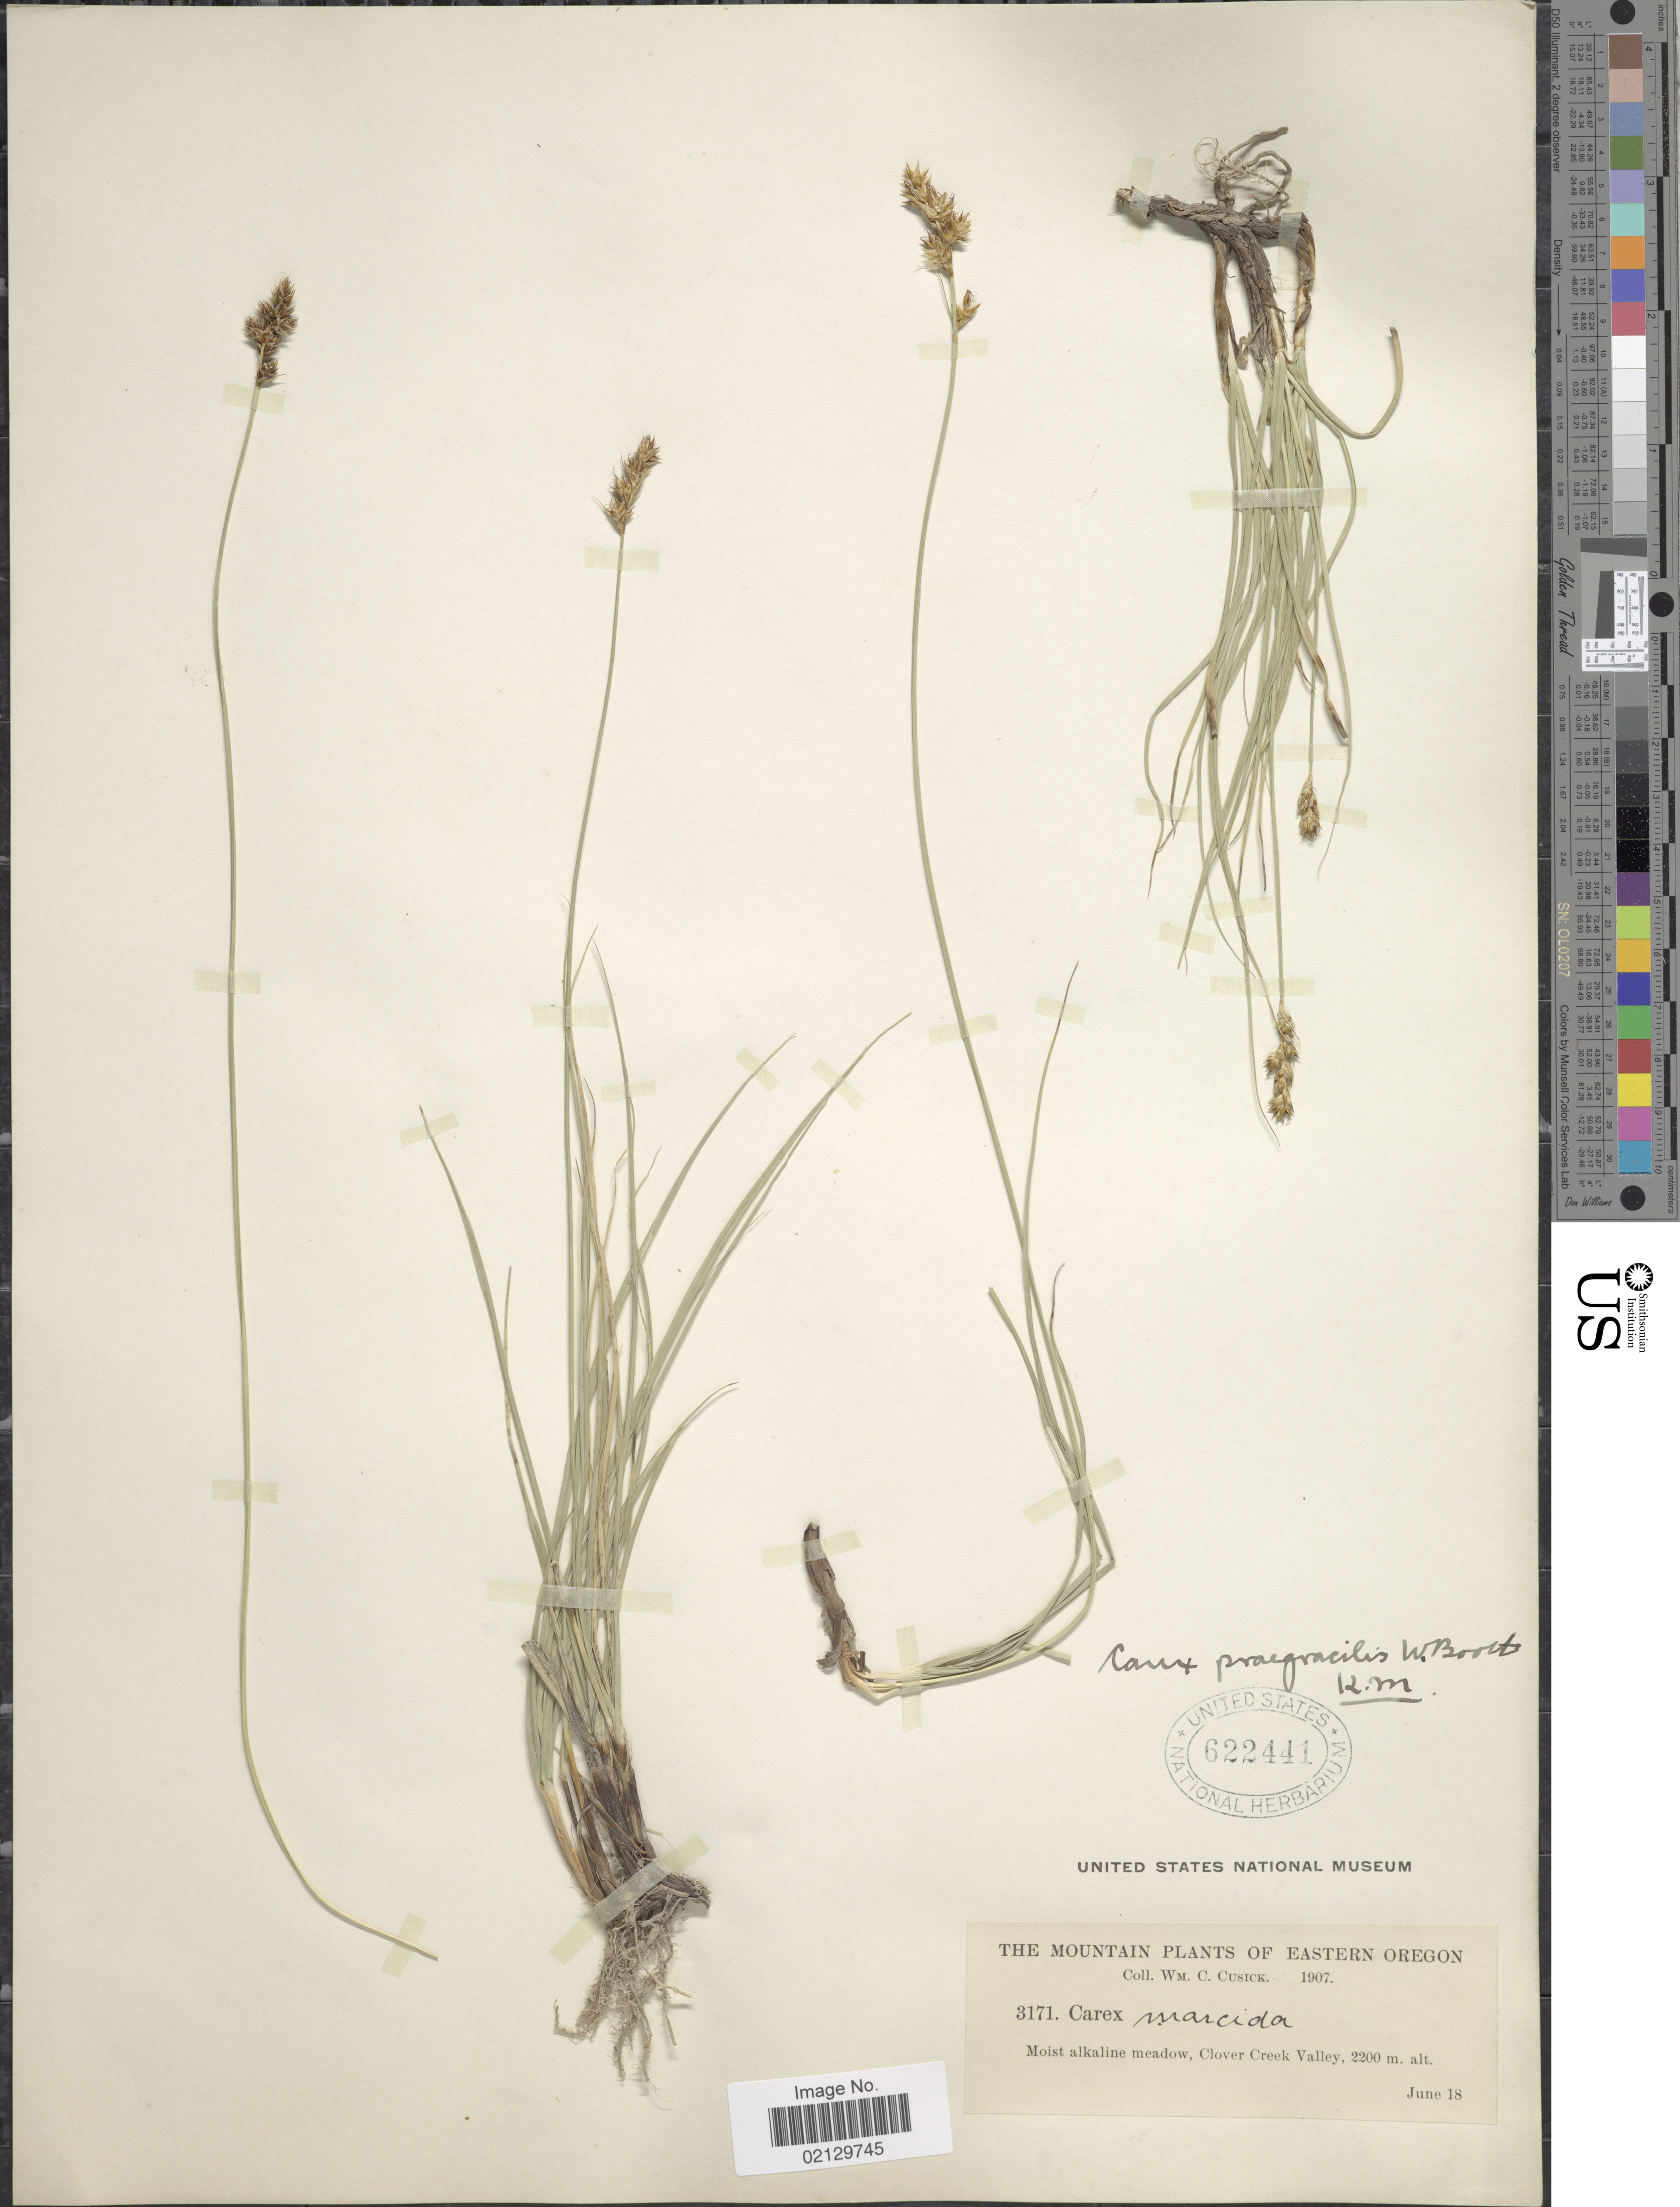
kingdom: Plantae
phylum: Tracheophyta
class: Liliopsida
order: Poales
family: Cyperaceae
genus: Carex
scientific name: Carex praegracilis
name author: W. Boott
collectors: W. C. Cusick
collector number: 3171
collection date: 1907-06-18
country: United States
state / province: Oregon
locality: Eastern Oregon, Moist alkaline meadow, Clover Creek Valley,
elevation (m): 2200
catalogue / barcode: US 622441